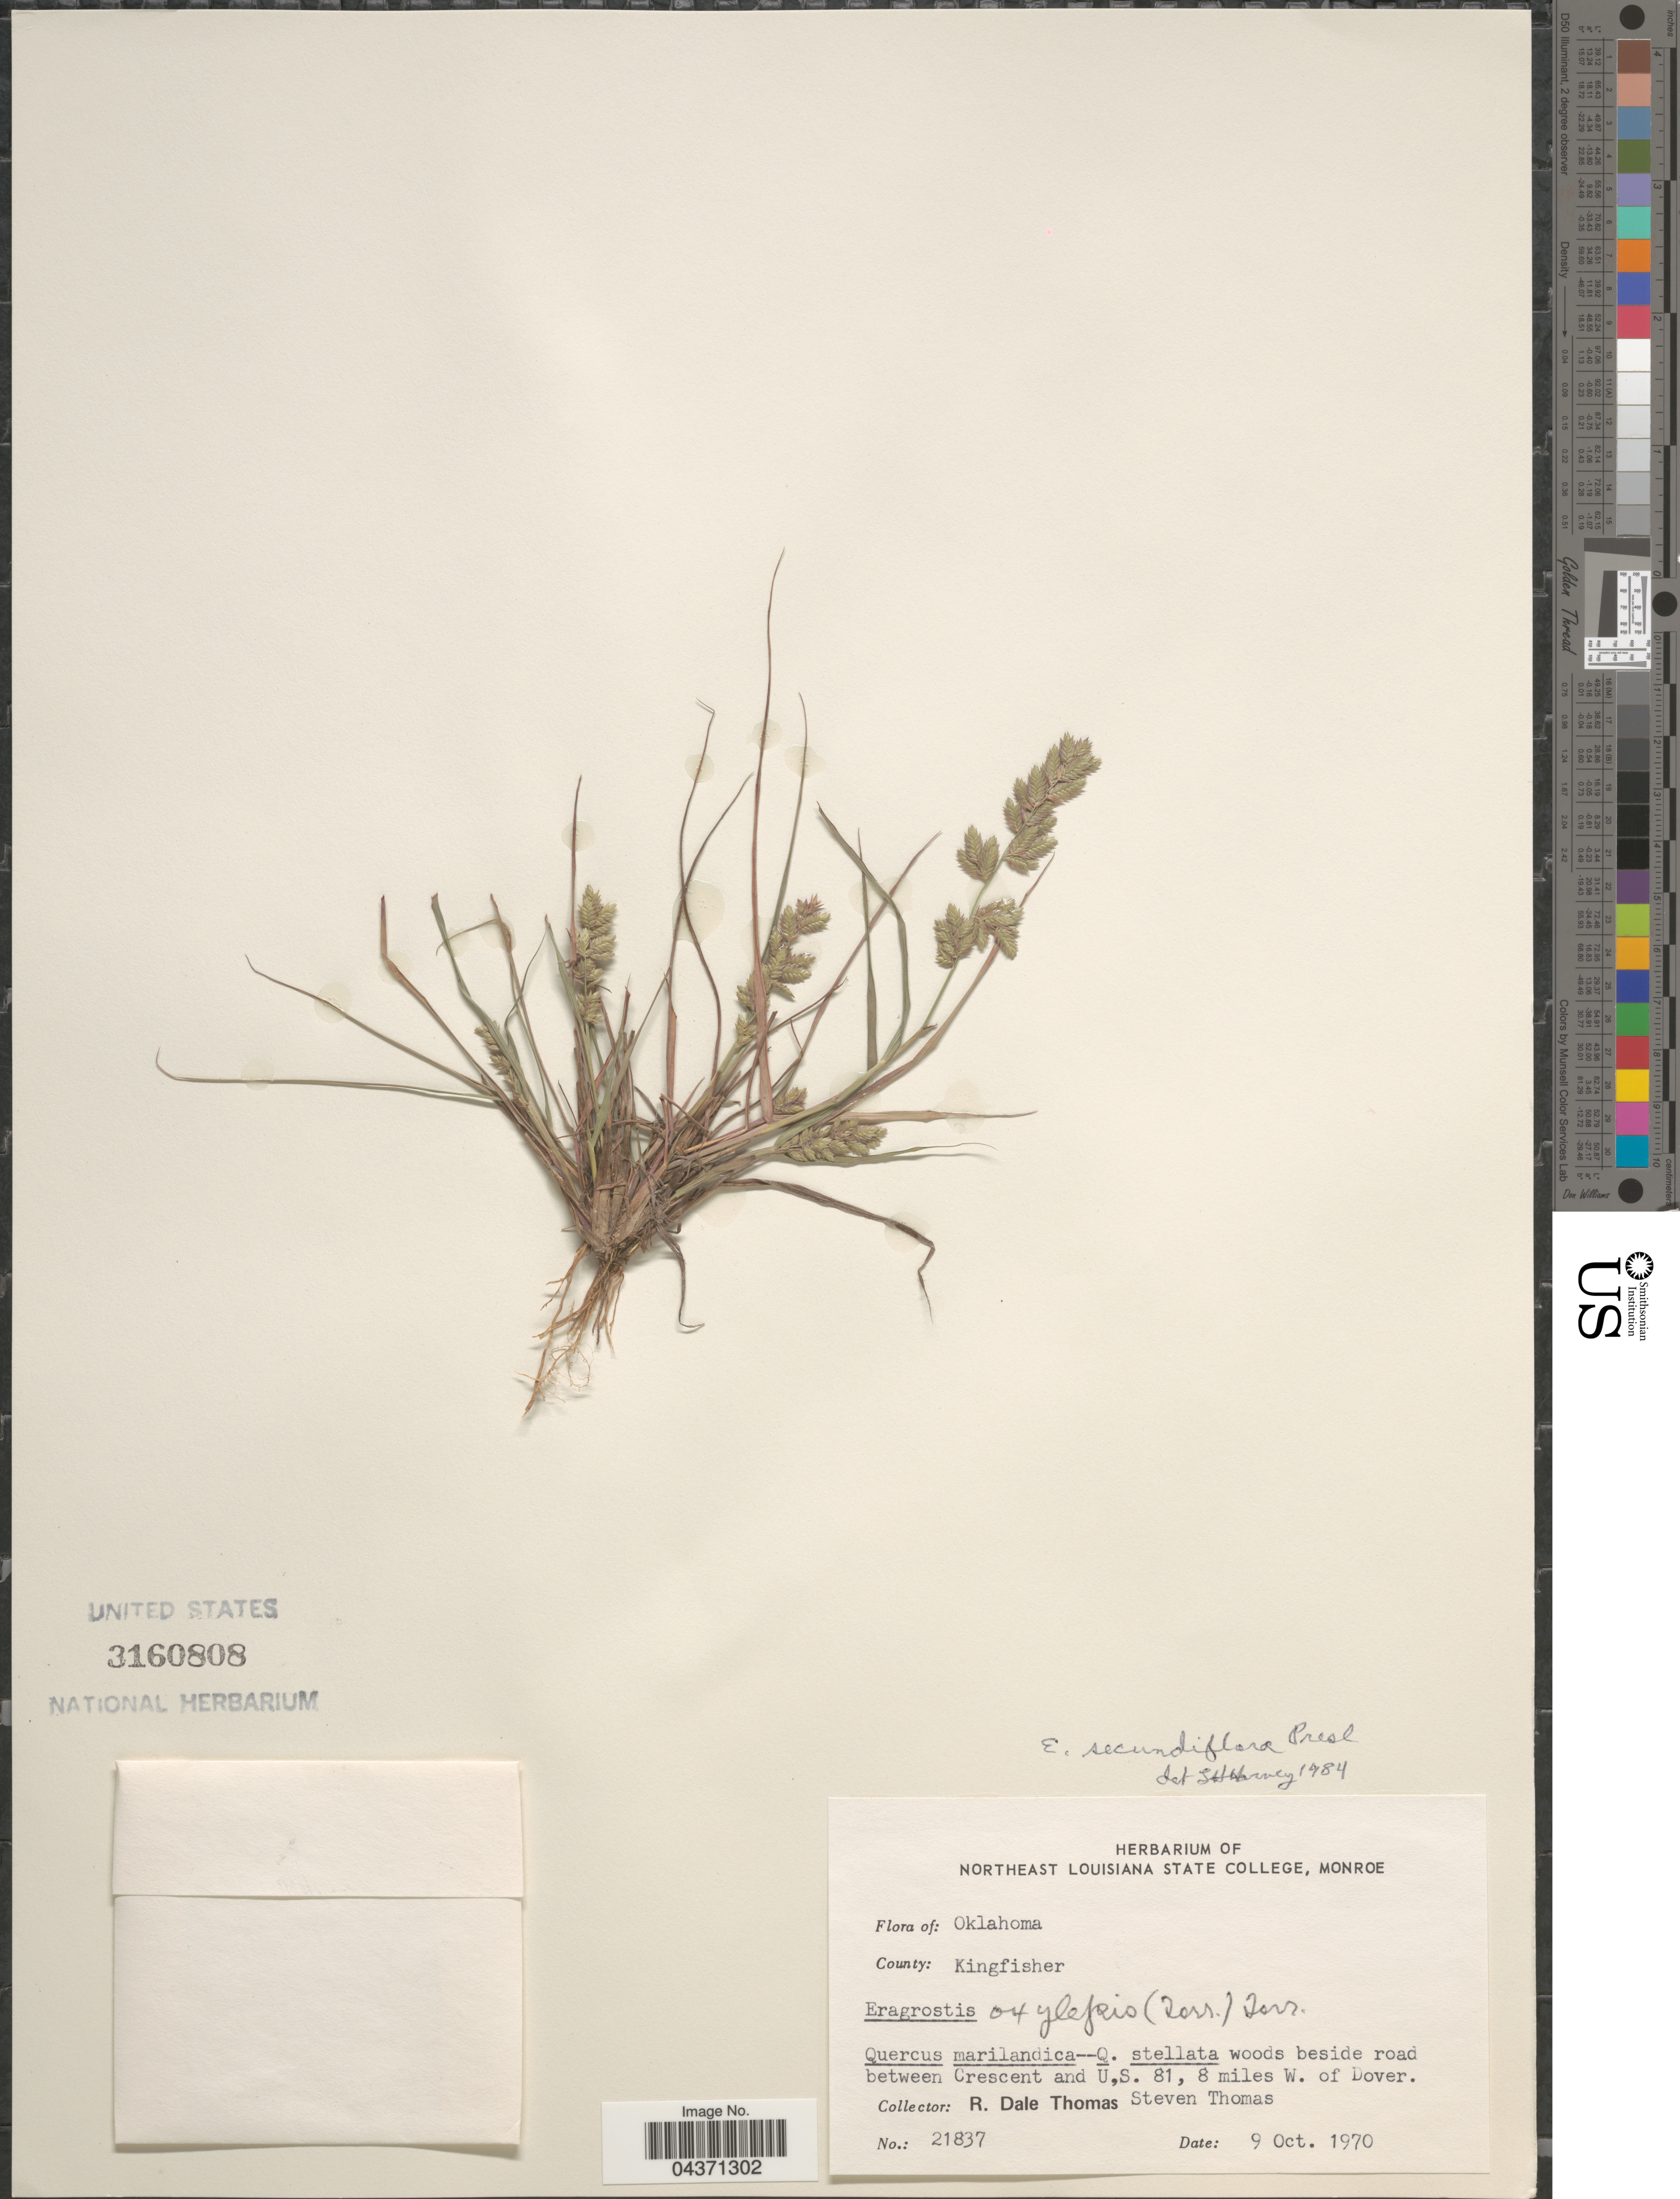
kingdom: Plantae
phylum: Tracheophyta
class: Liliopsida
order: Poales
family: Poaceae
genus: Eragrostis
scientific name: Eragrostis secundiflora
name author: J. Presl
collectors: R. Thomas & S. D. Thomas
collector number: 21837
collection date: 1970-10-09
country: United States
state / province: Oklahoma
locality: County: Kingfisher. Woods beside road between Crescent and U,S. 81, 8 miles W. of Dover.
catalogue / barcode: US 3160808